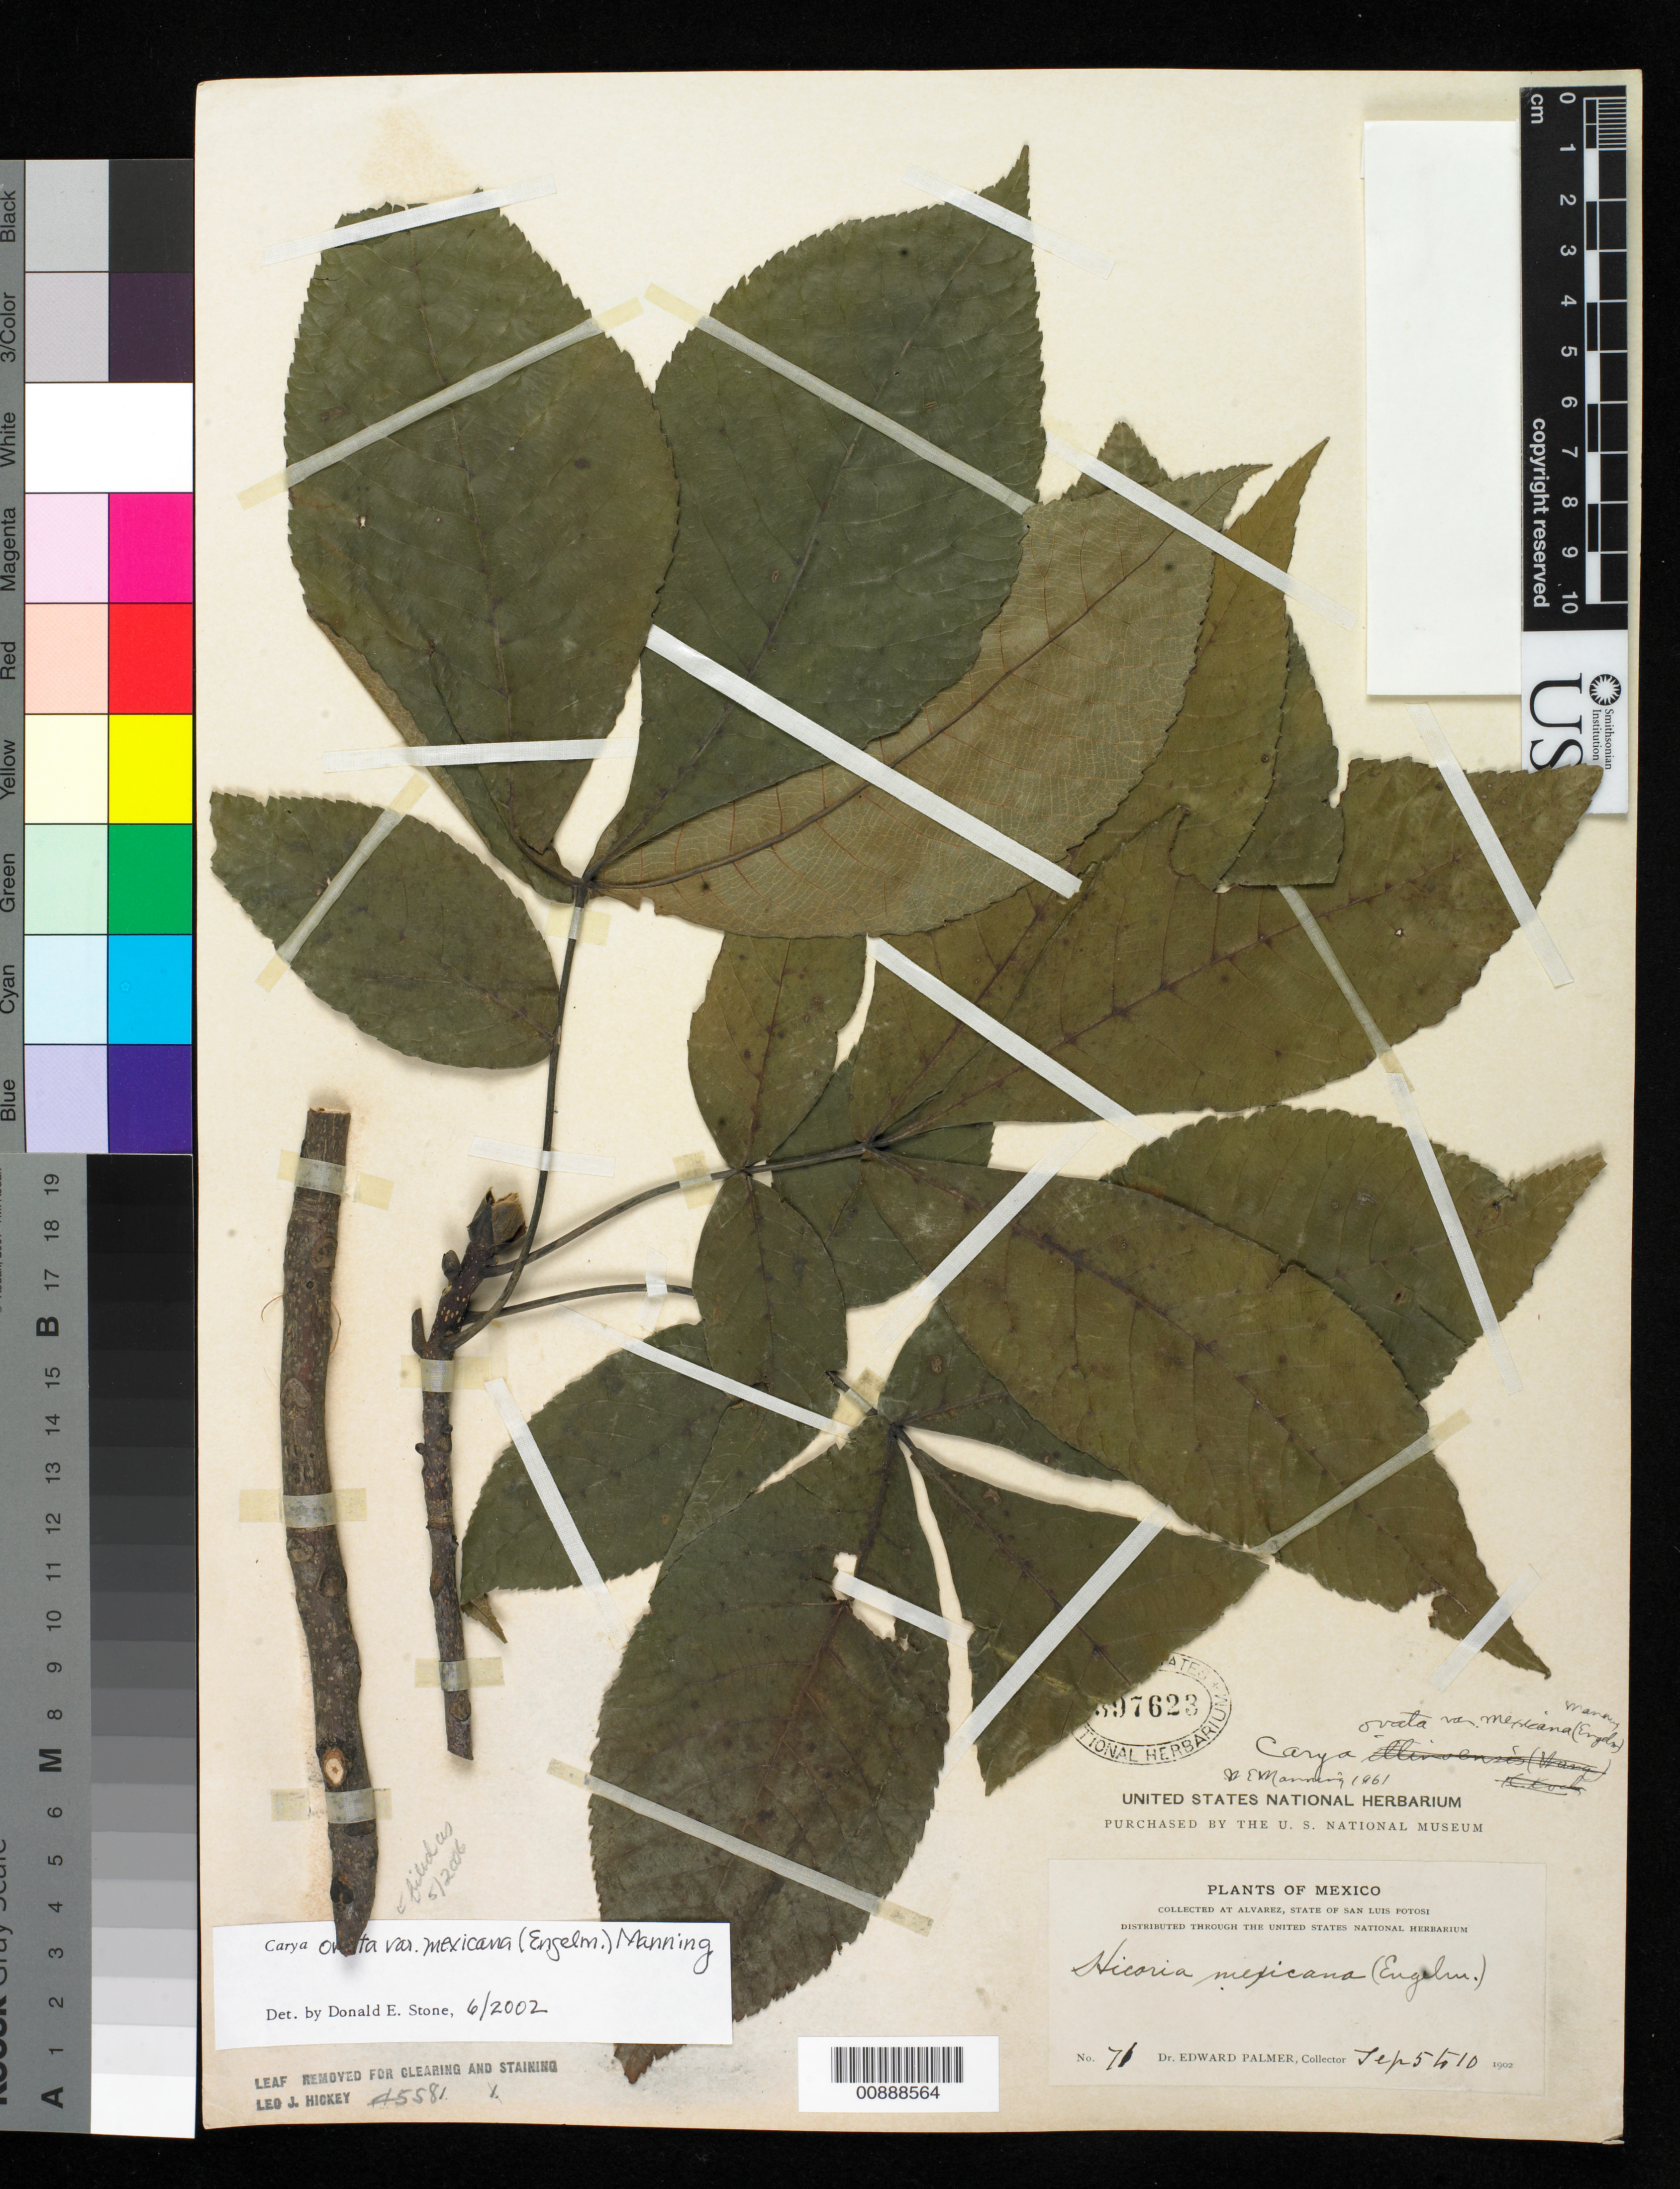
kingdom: Plantae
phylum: Tracheophyta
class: Magnoliopsida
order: Fagales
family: Juglandaceae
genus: Carya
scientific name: Carya ovata var. mexicana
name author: (Mill.) K. Koch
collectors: E. Palmer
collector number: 71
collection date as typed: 05 Sep 1902 to 10 Sep 1902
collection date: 1902-09-05/1902-09-10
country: Mexico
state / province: San Luis Potosí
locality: Alvarez, San Luis Potosí.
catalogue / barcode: US 397623